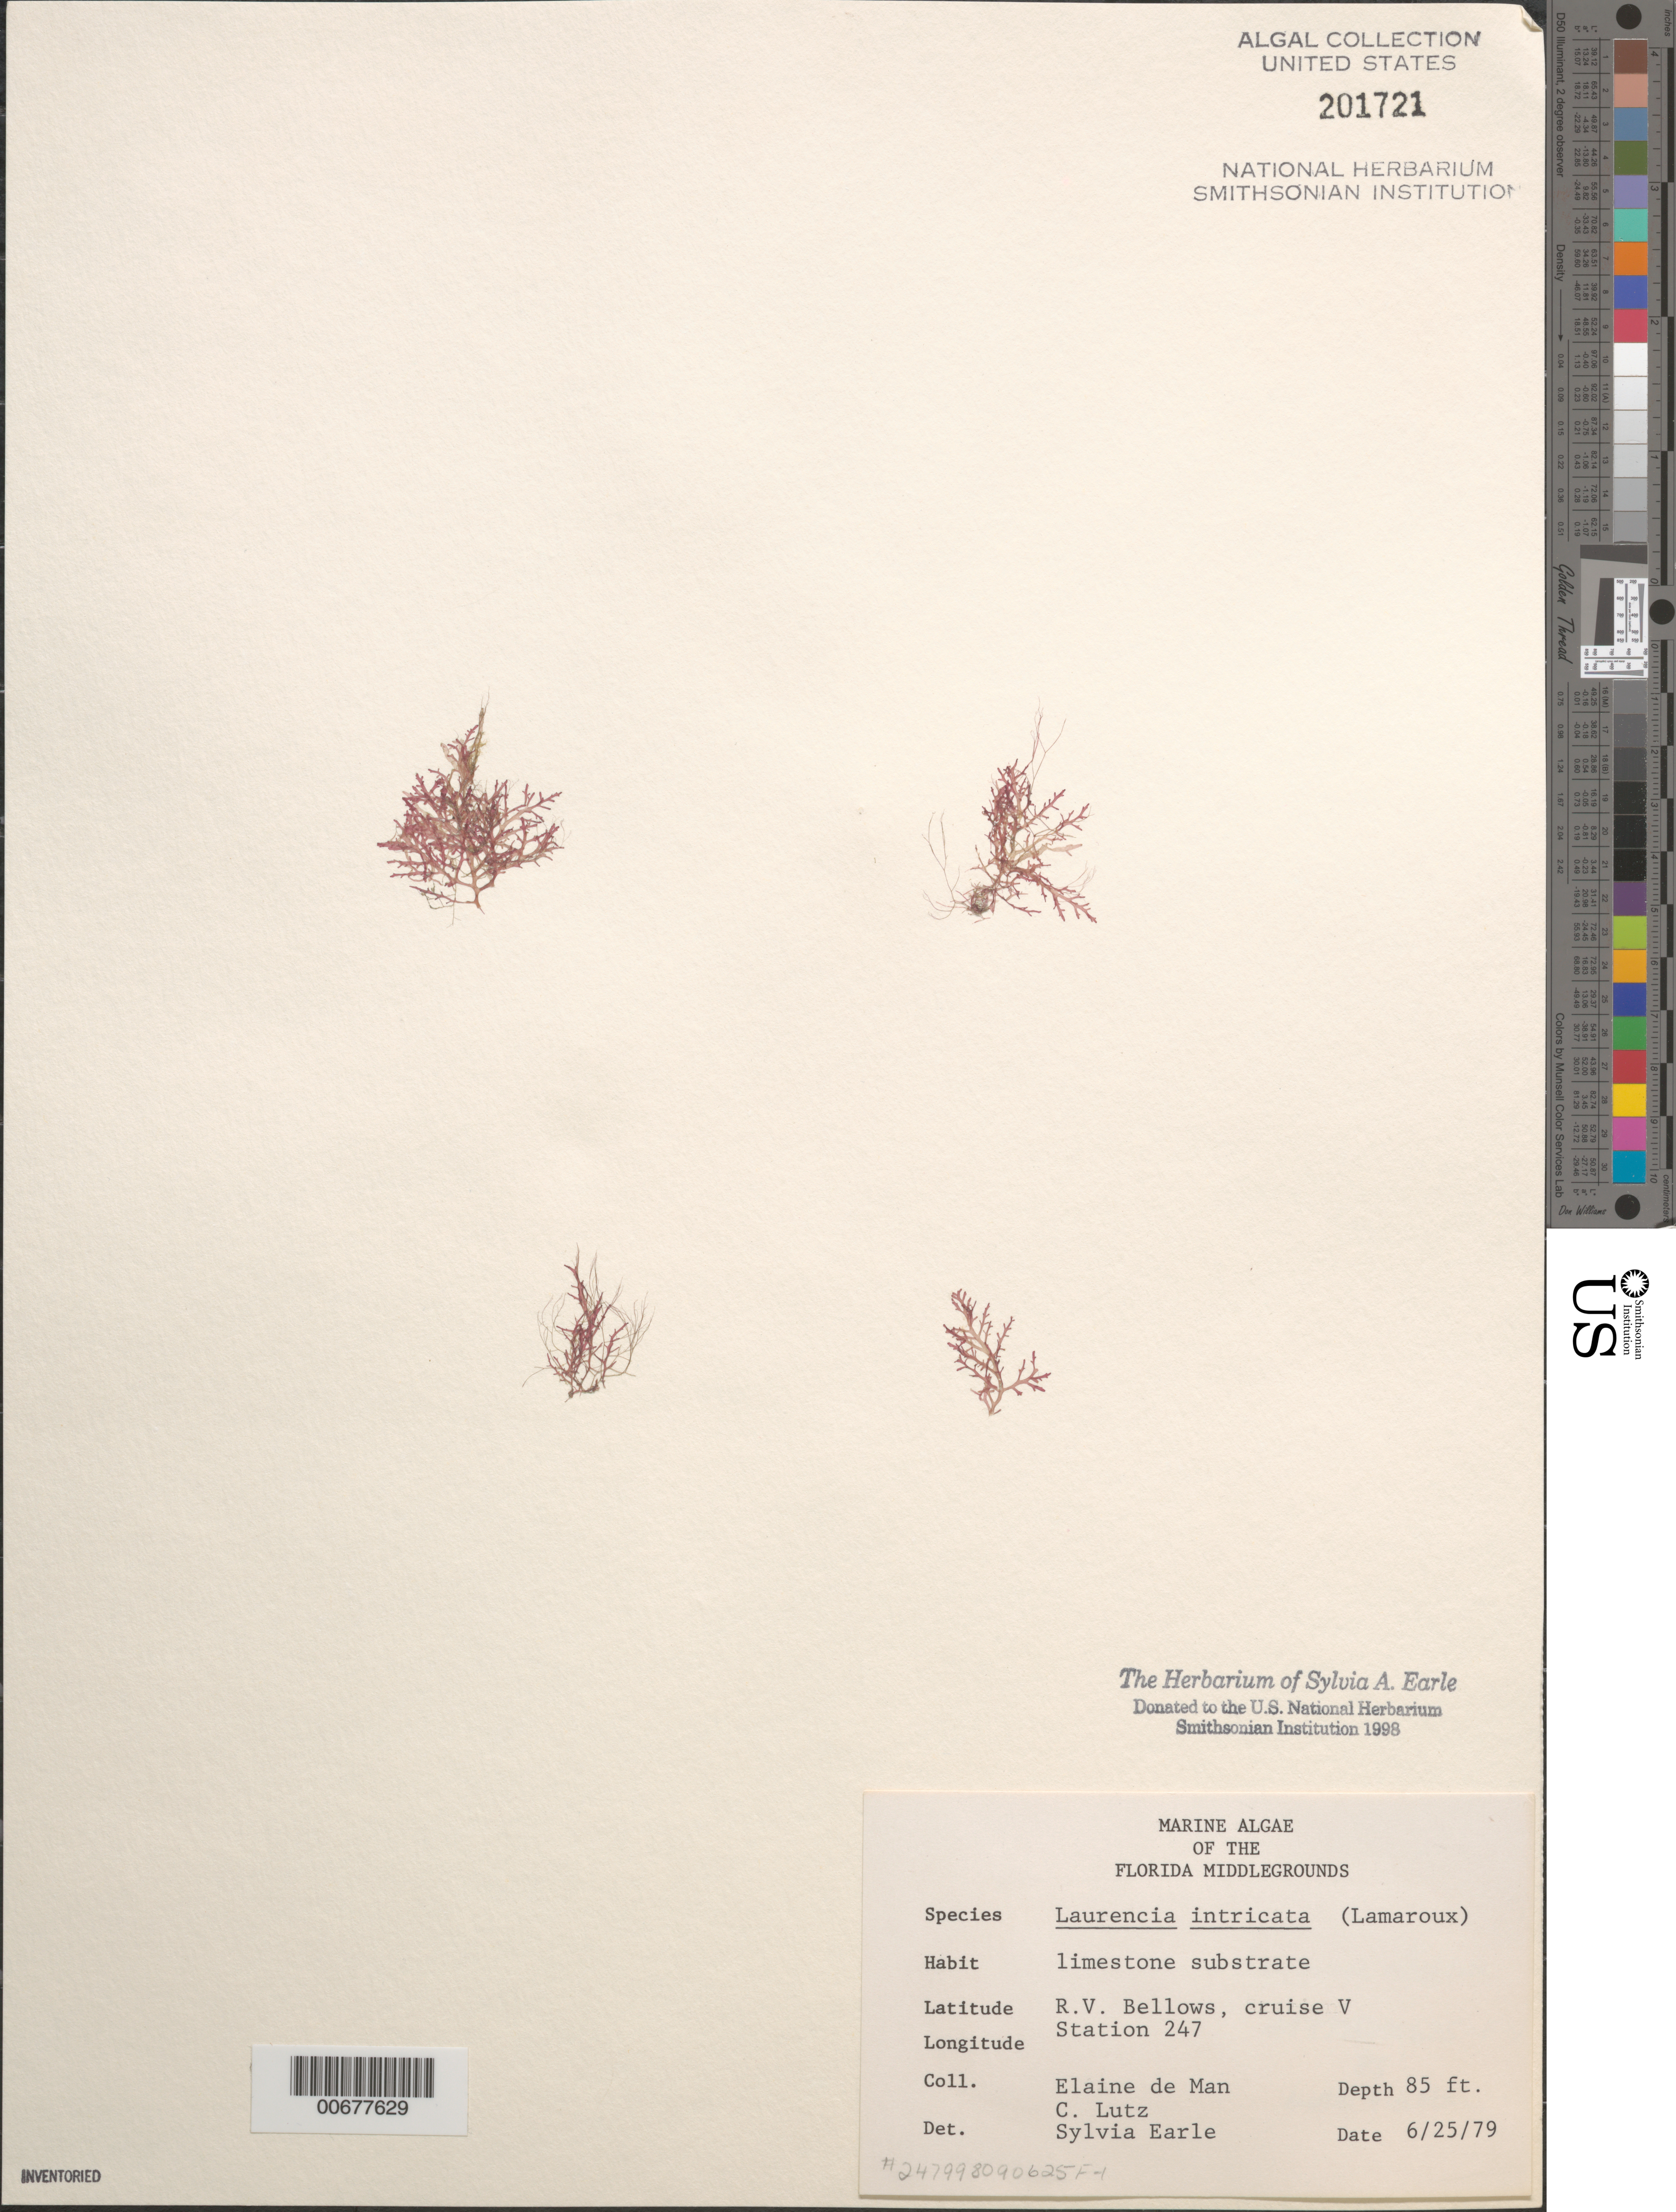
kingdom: Plantae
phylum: Rhodophyta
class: Florideophyceae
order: Ceramiales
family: Rhodomelaceae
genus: Laurencia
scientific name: Laurencia intricata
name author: J.V.Lamouroux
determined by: Earle, S. A.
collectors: E. de Man & C. Lutz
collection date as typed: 25 Jun 1979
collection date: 1979-06-25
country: United States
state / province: Florida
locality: Florida Middle Grounds, Gulf of Mexico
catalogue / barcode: US 201721